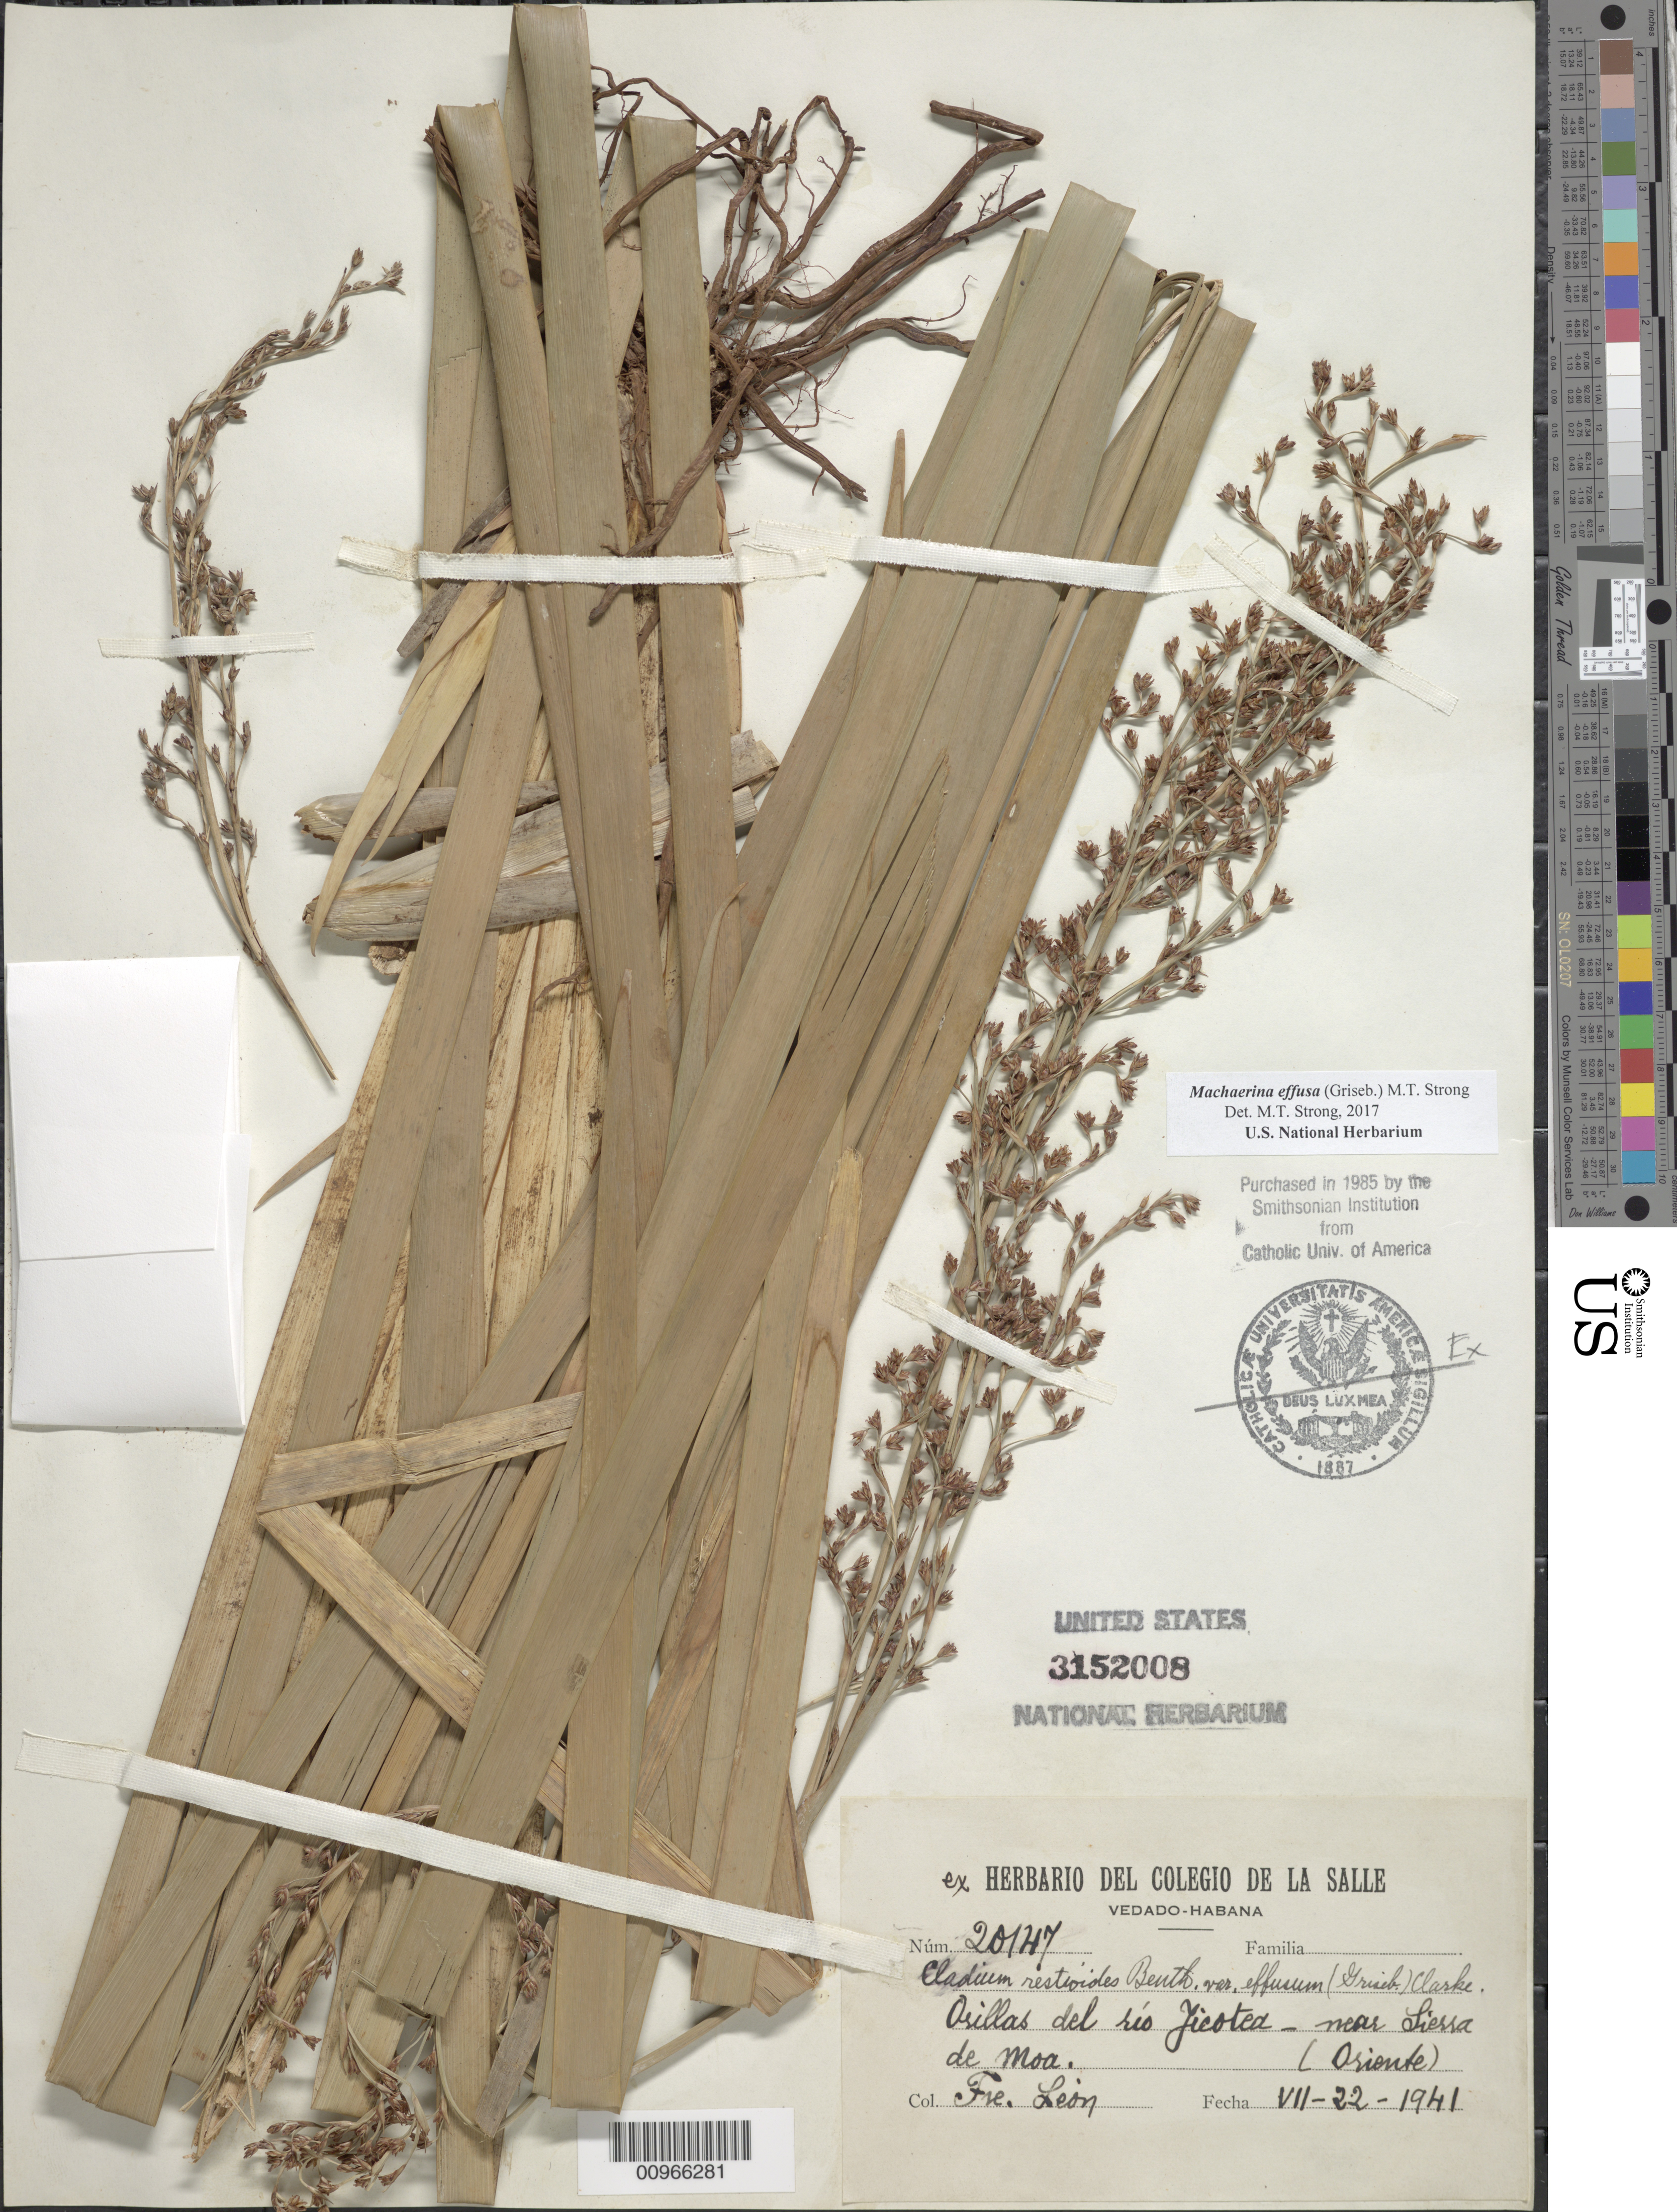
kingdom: Plantae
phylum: Tracheophyta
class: Liliopsida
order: Poales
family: Cyperaceae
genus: Machaerina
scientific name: Machaerina effusa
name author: (Griseb.) M.T. Strong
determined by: Strong, M. T., (US), Smithsonian Institution - National Museum of Natural History (UNITED STATES)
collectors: F. Leon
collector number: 20147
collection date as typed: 22 Jul 1941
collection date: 1941-07-22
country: Cuba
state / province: Holguín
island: Cuba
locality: Orillas del Río Jicotea, near Sierra de Moa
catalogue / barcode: US 3152008